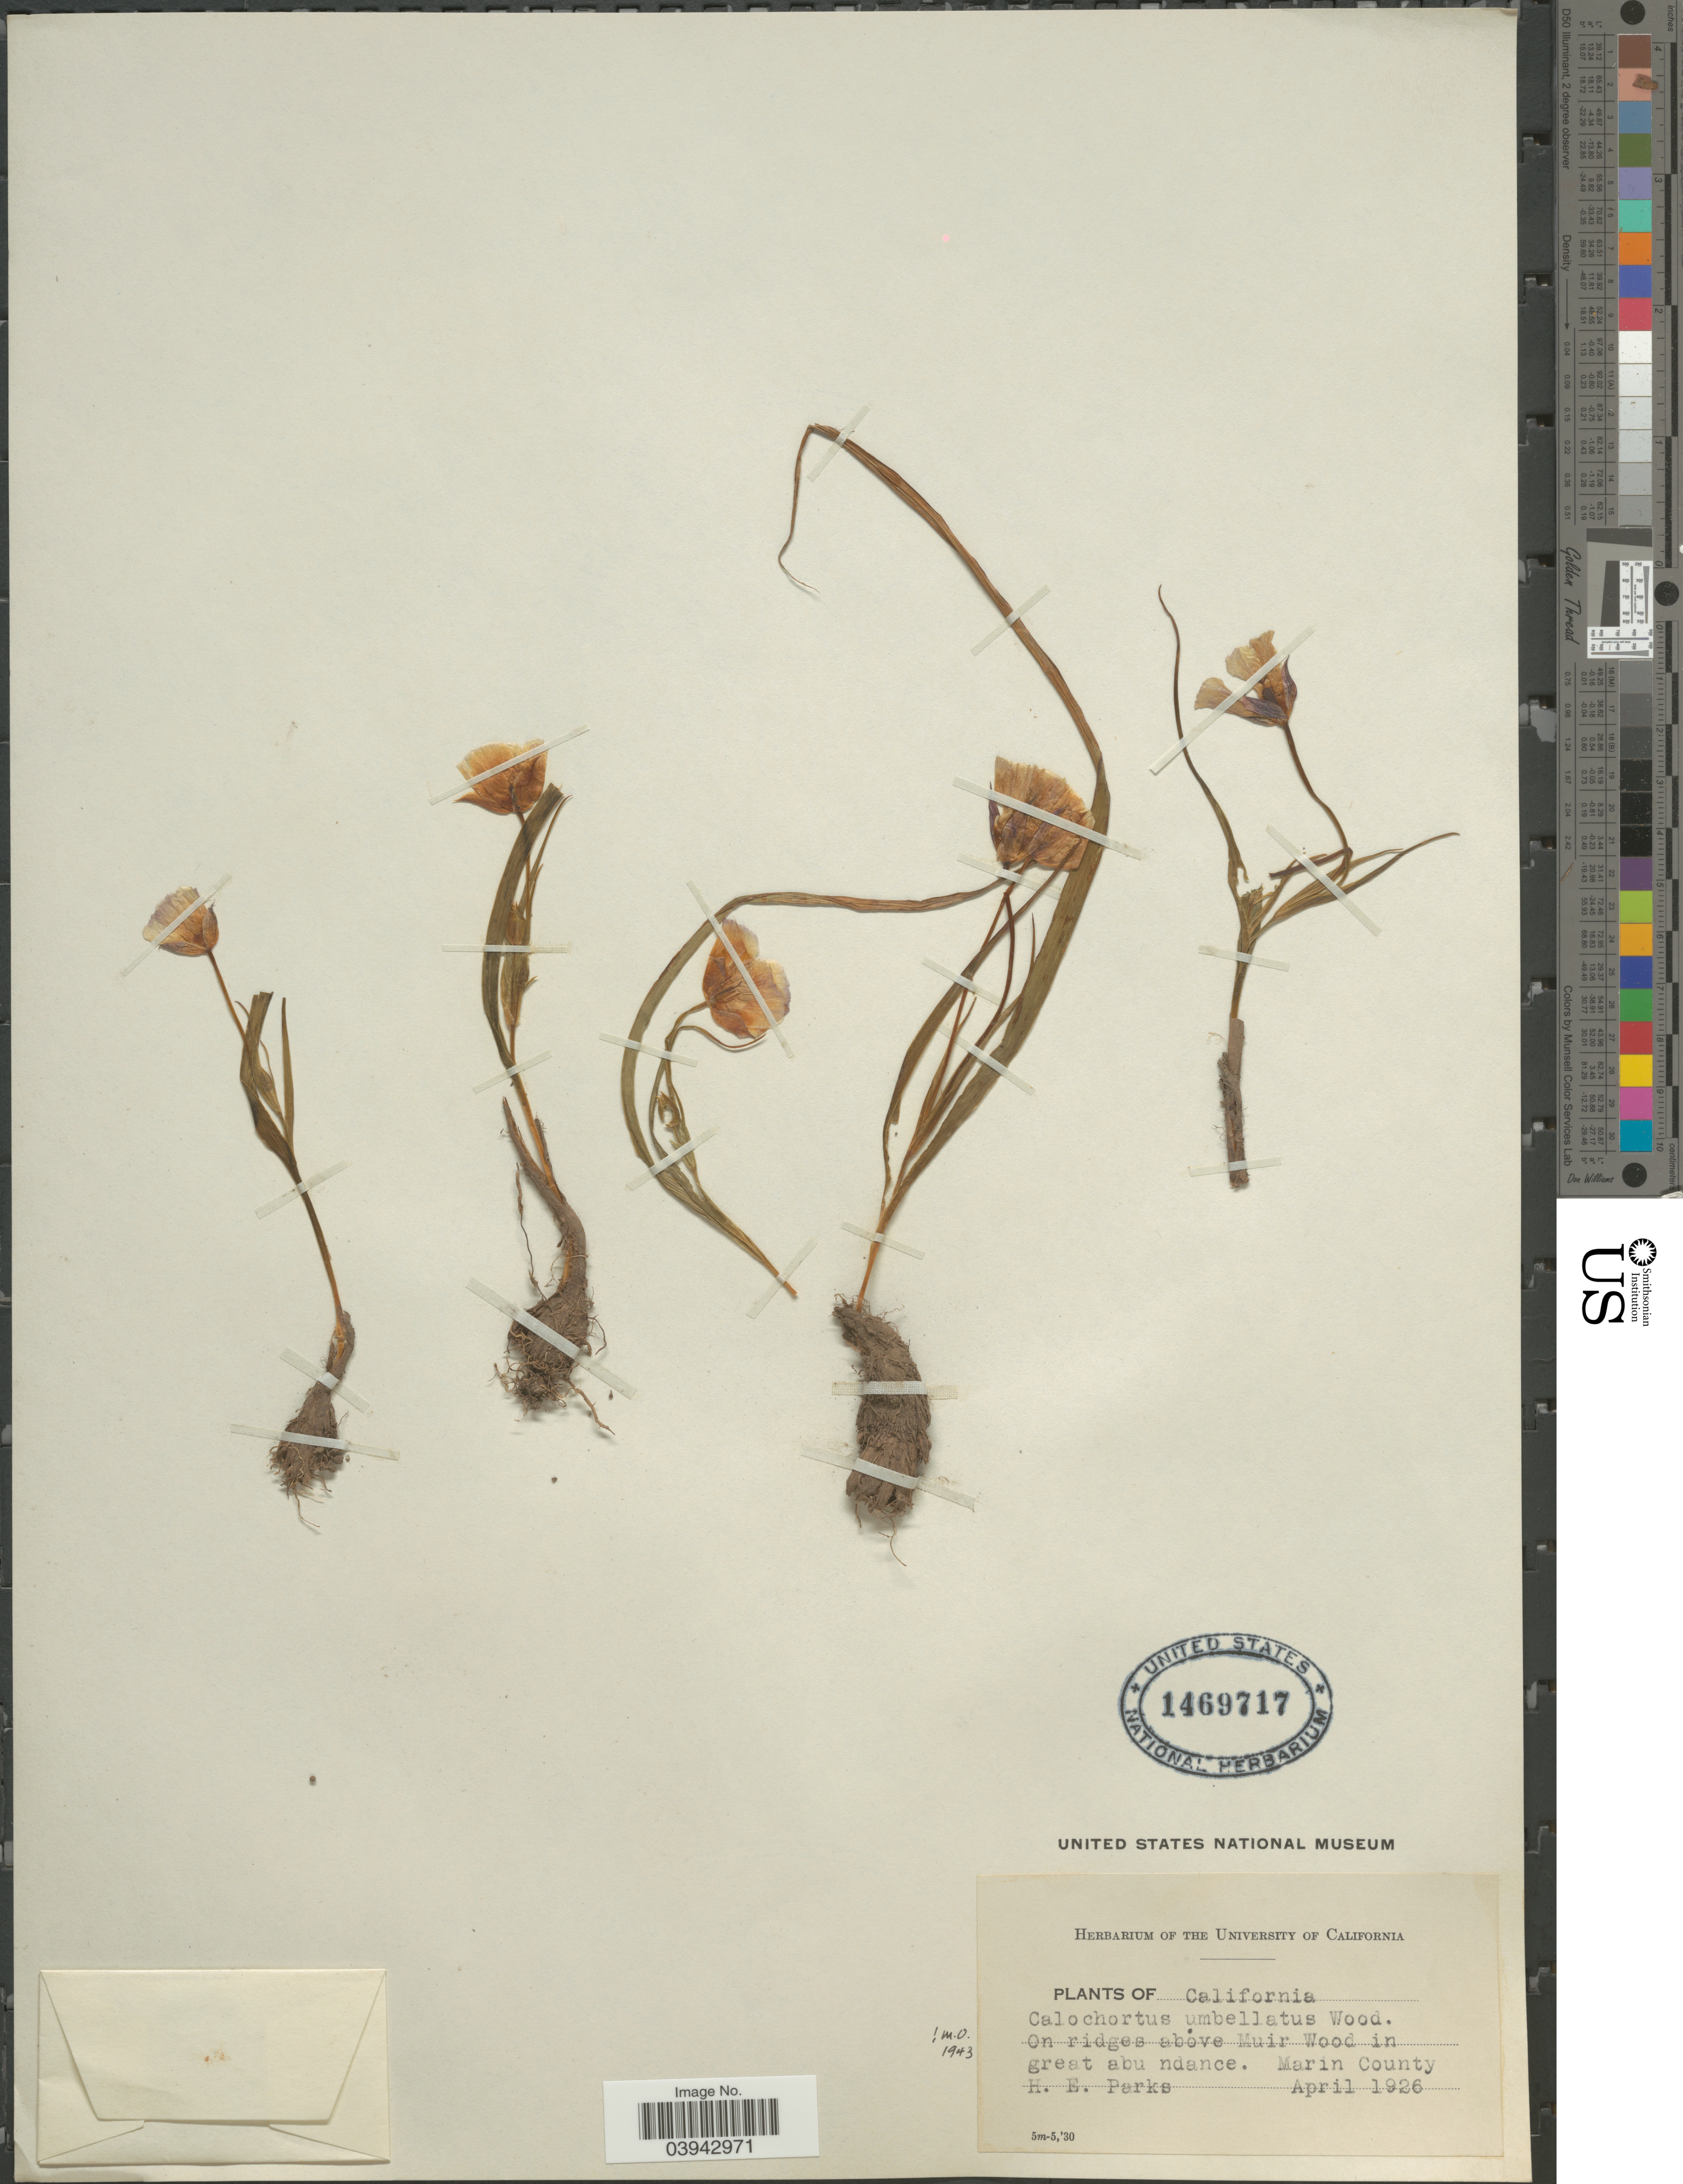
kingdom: Plantae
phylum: Tracheophyta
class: Liliopsida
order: Liliales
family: Liliaceae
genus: Calochortus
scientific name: Calochortus umbellatus A. Nelson, nom. illeg.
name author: A. Nelson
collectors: H. E. Parks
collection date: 1926-04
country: United States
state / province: California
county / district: Marin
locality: On ridges above Muir Wood. Marin County.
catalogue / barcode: US 1469717